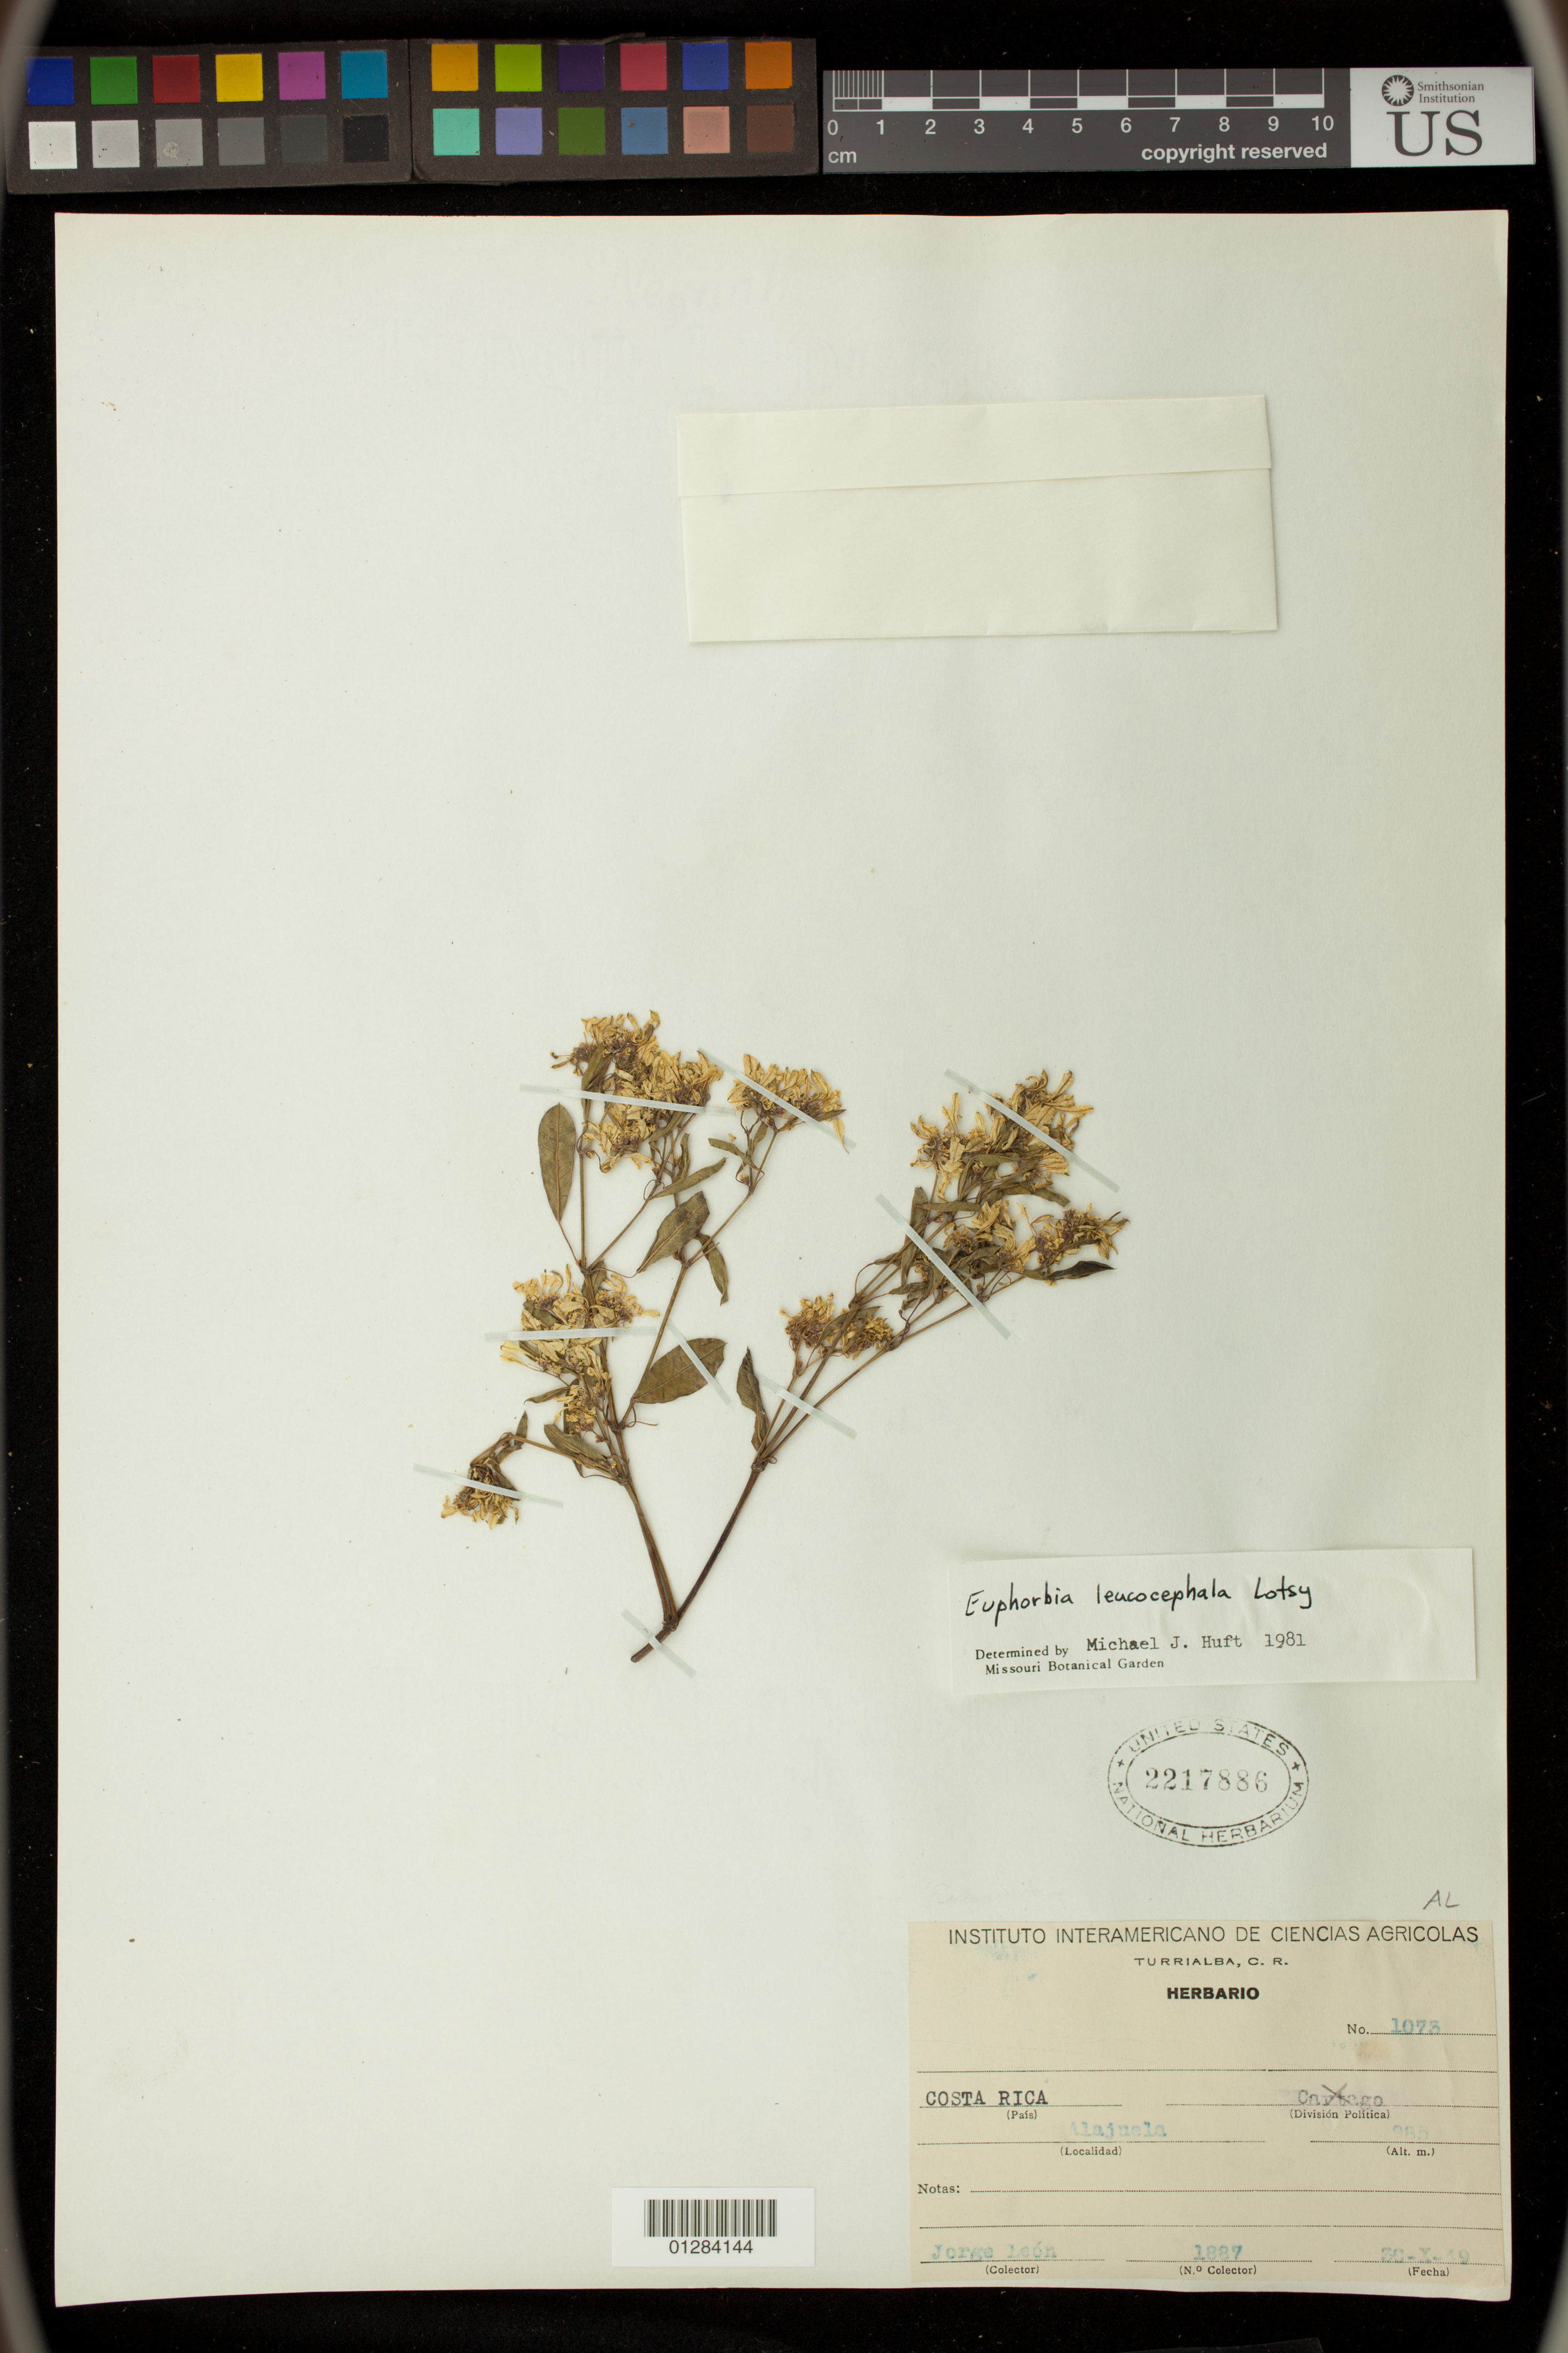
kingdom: Plantae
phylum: Tracheophyta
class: Magnoliopsida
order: Malpighiales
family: Euphorbiaceae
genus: Euphorbia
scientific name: Euphorbia leucocephala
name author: Lotsy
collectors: J. León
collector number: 1887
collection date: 1919-10-30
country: Costa Rica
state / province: Alajuela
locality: Alajuala. Turrialba.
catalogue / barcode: US 2217886